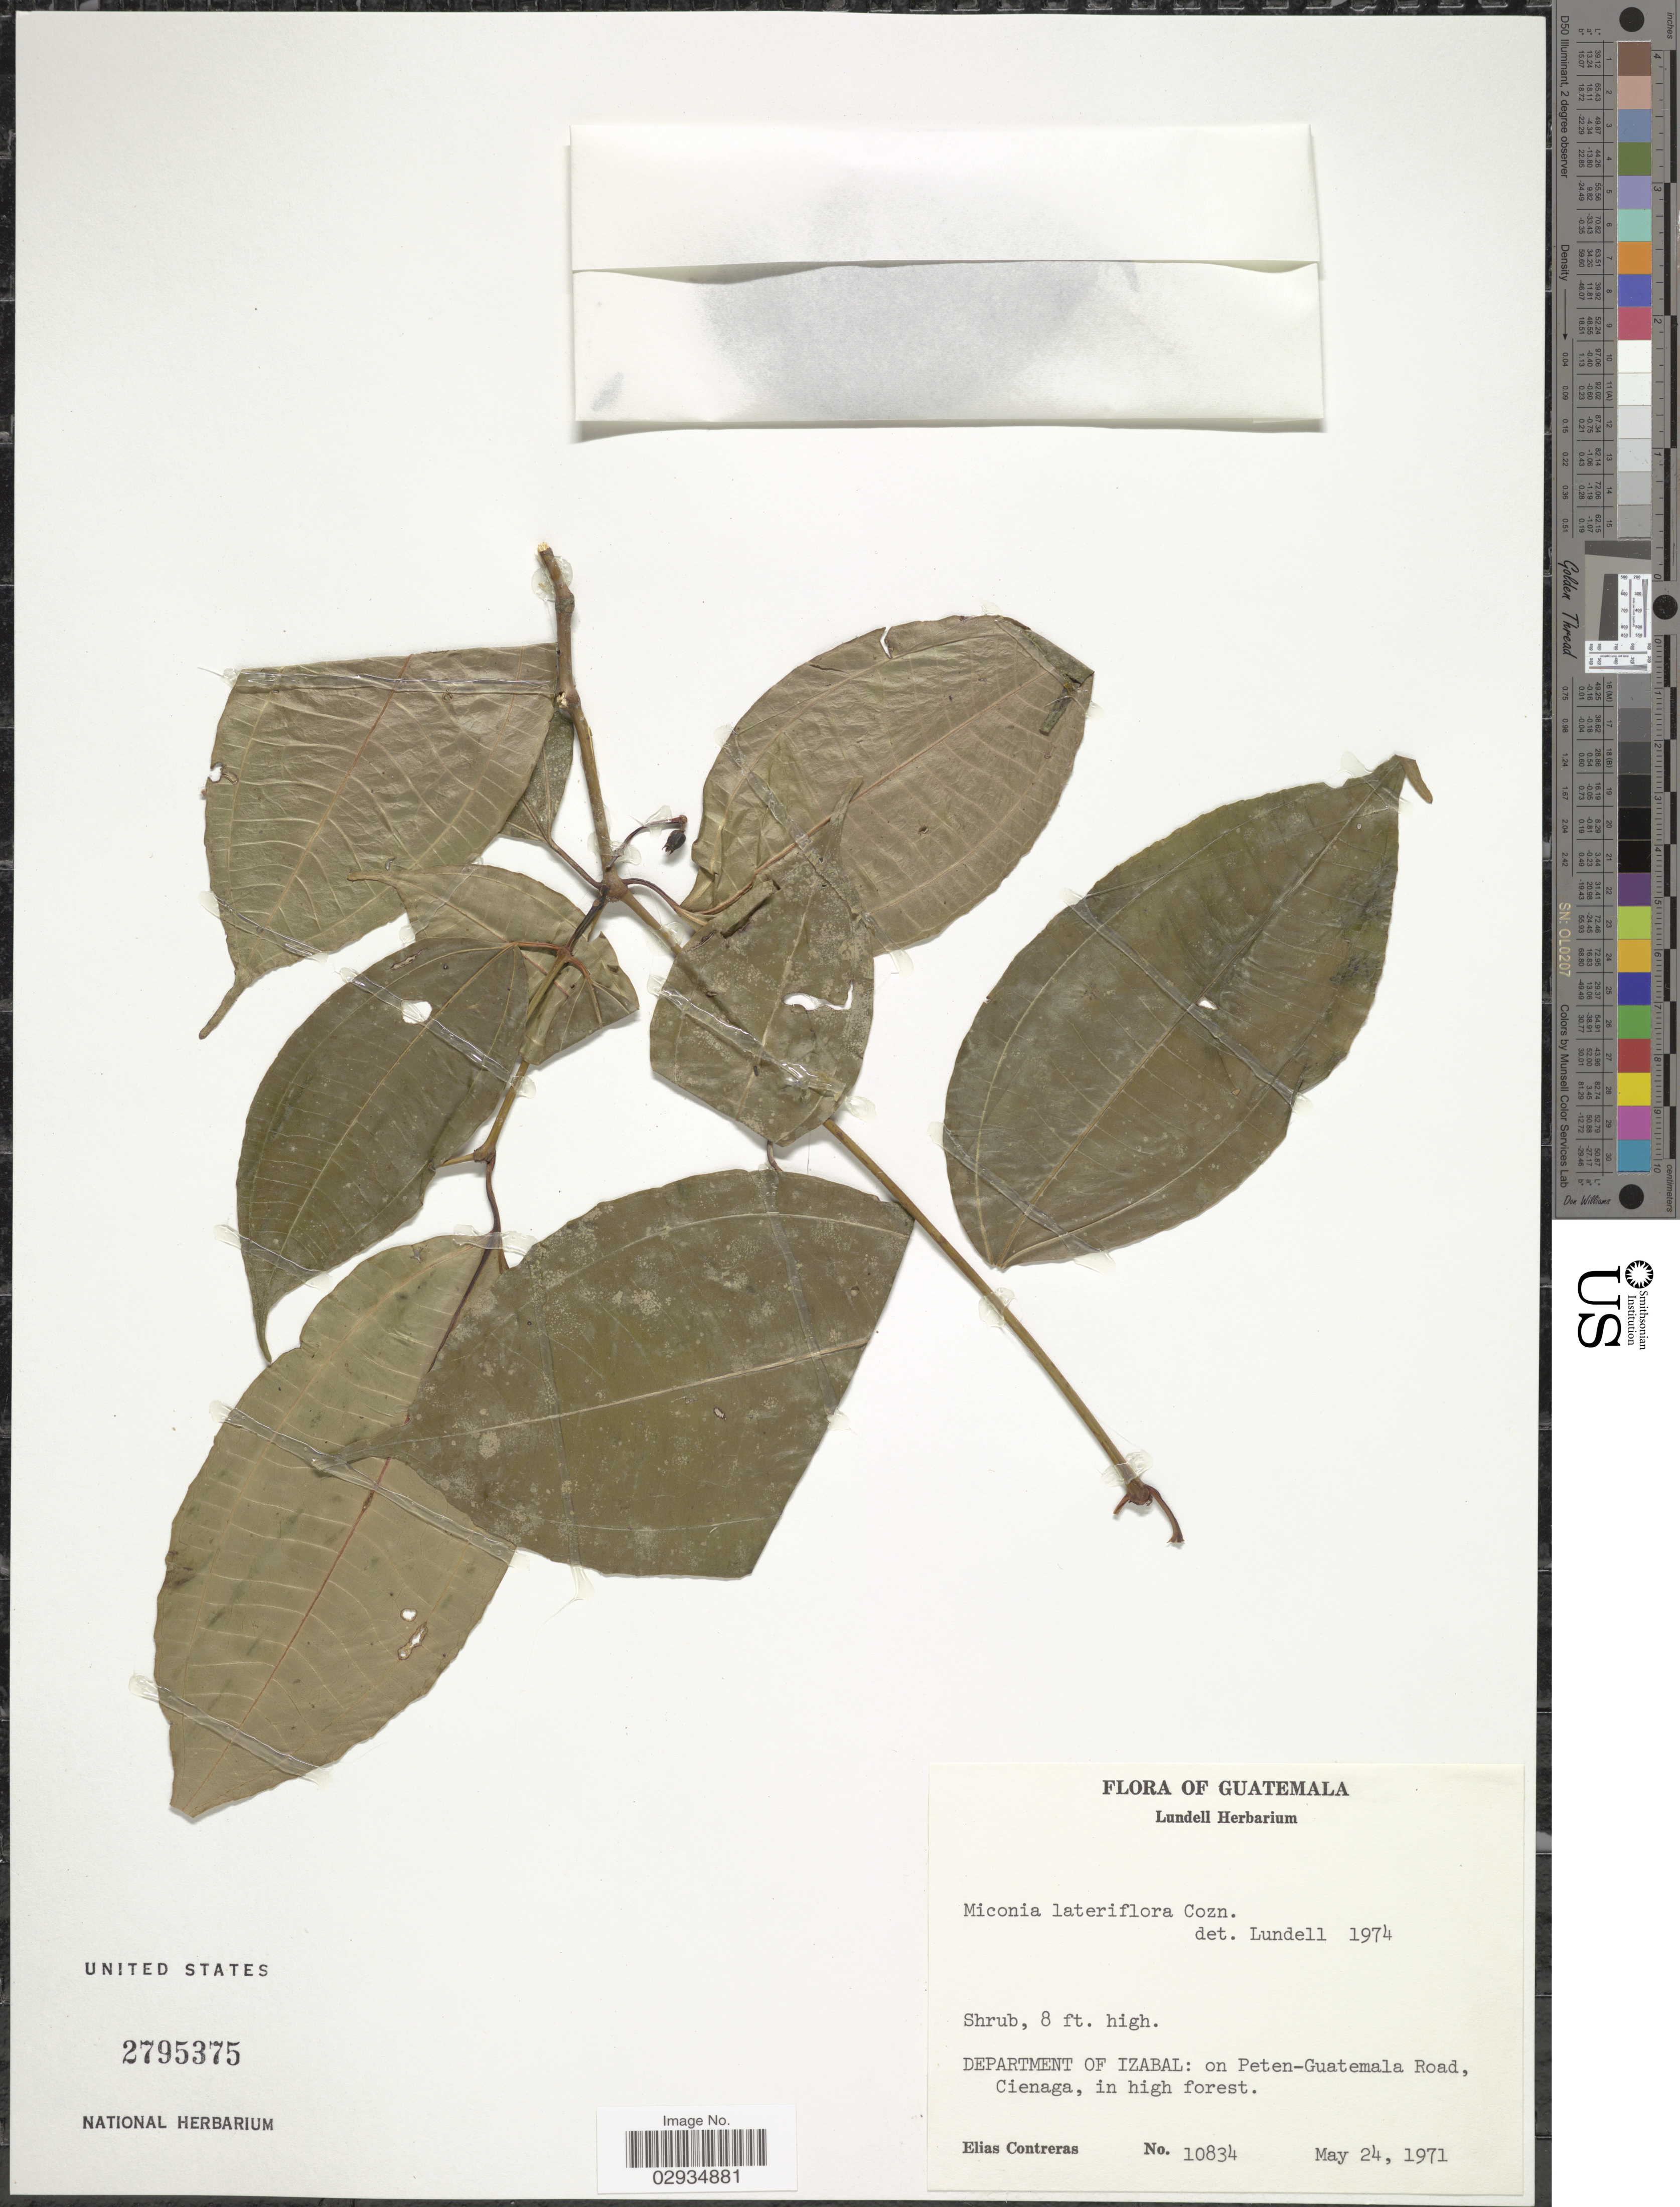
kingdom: Plantae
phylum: Tracheophyta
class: Magnoliopsida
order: Myrtales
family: Melastomataceae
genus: Miconia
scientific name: Miconia lateriflora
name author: Cogn.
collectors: E. Contreras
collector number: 10834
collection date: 1971-05-24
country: Guatemala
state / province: Izabal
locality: Department of Izabal: on Peten-Guatemala Road, Cienaga.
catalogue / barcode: US 2795375